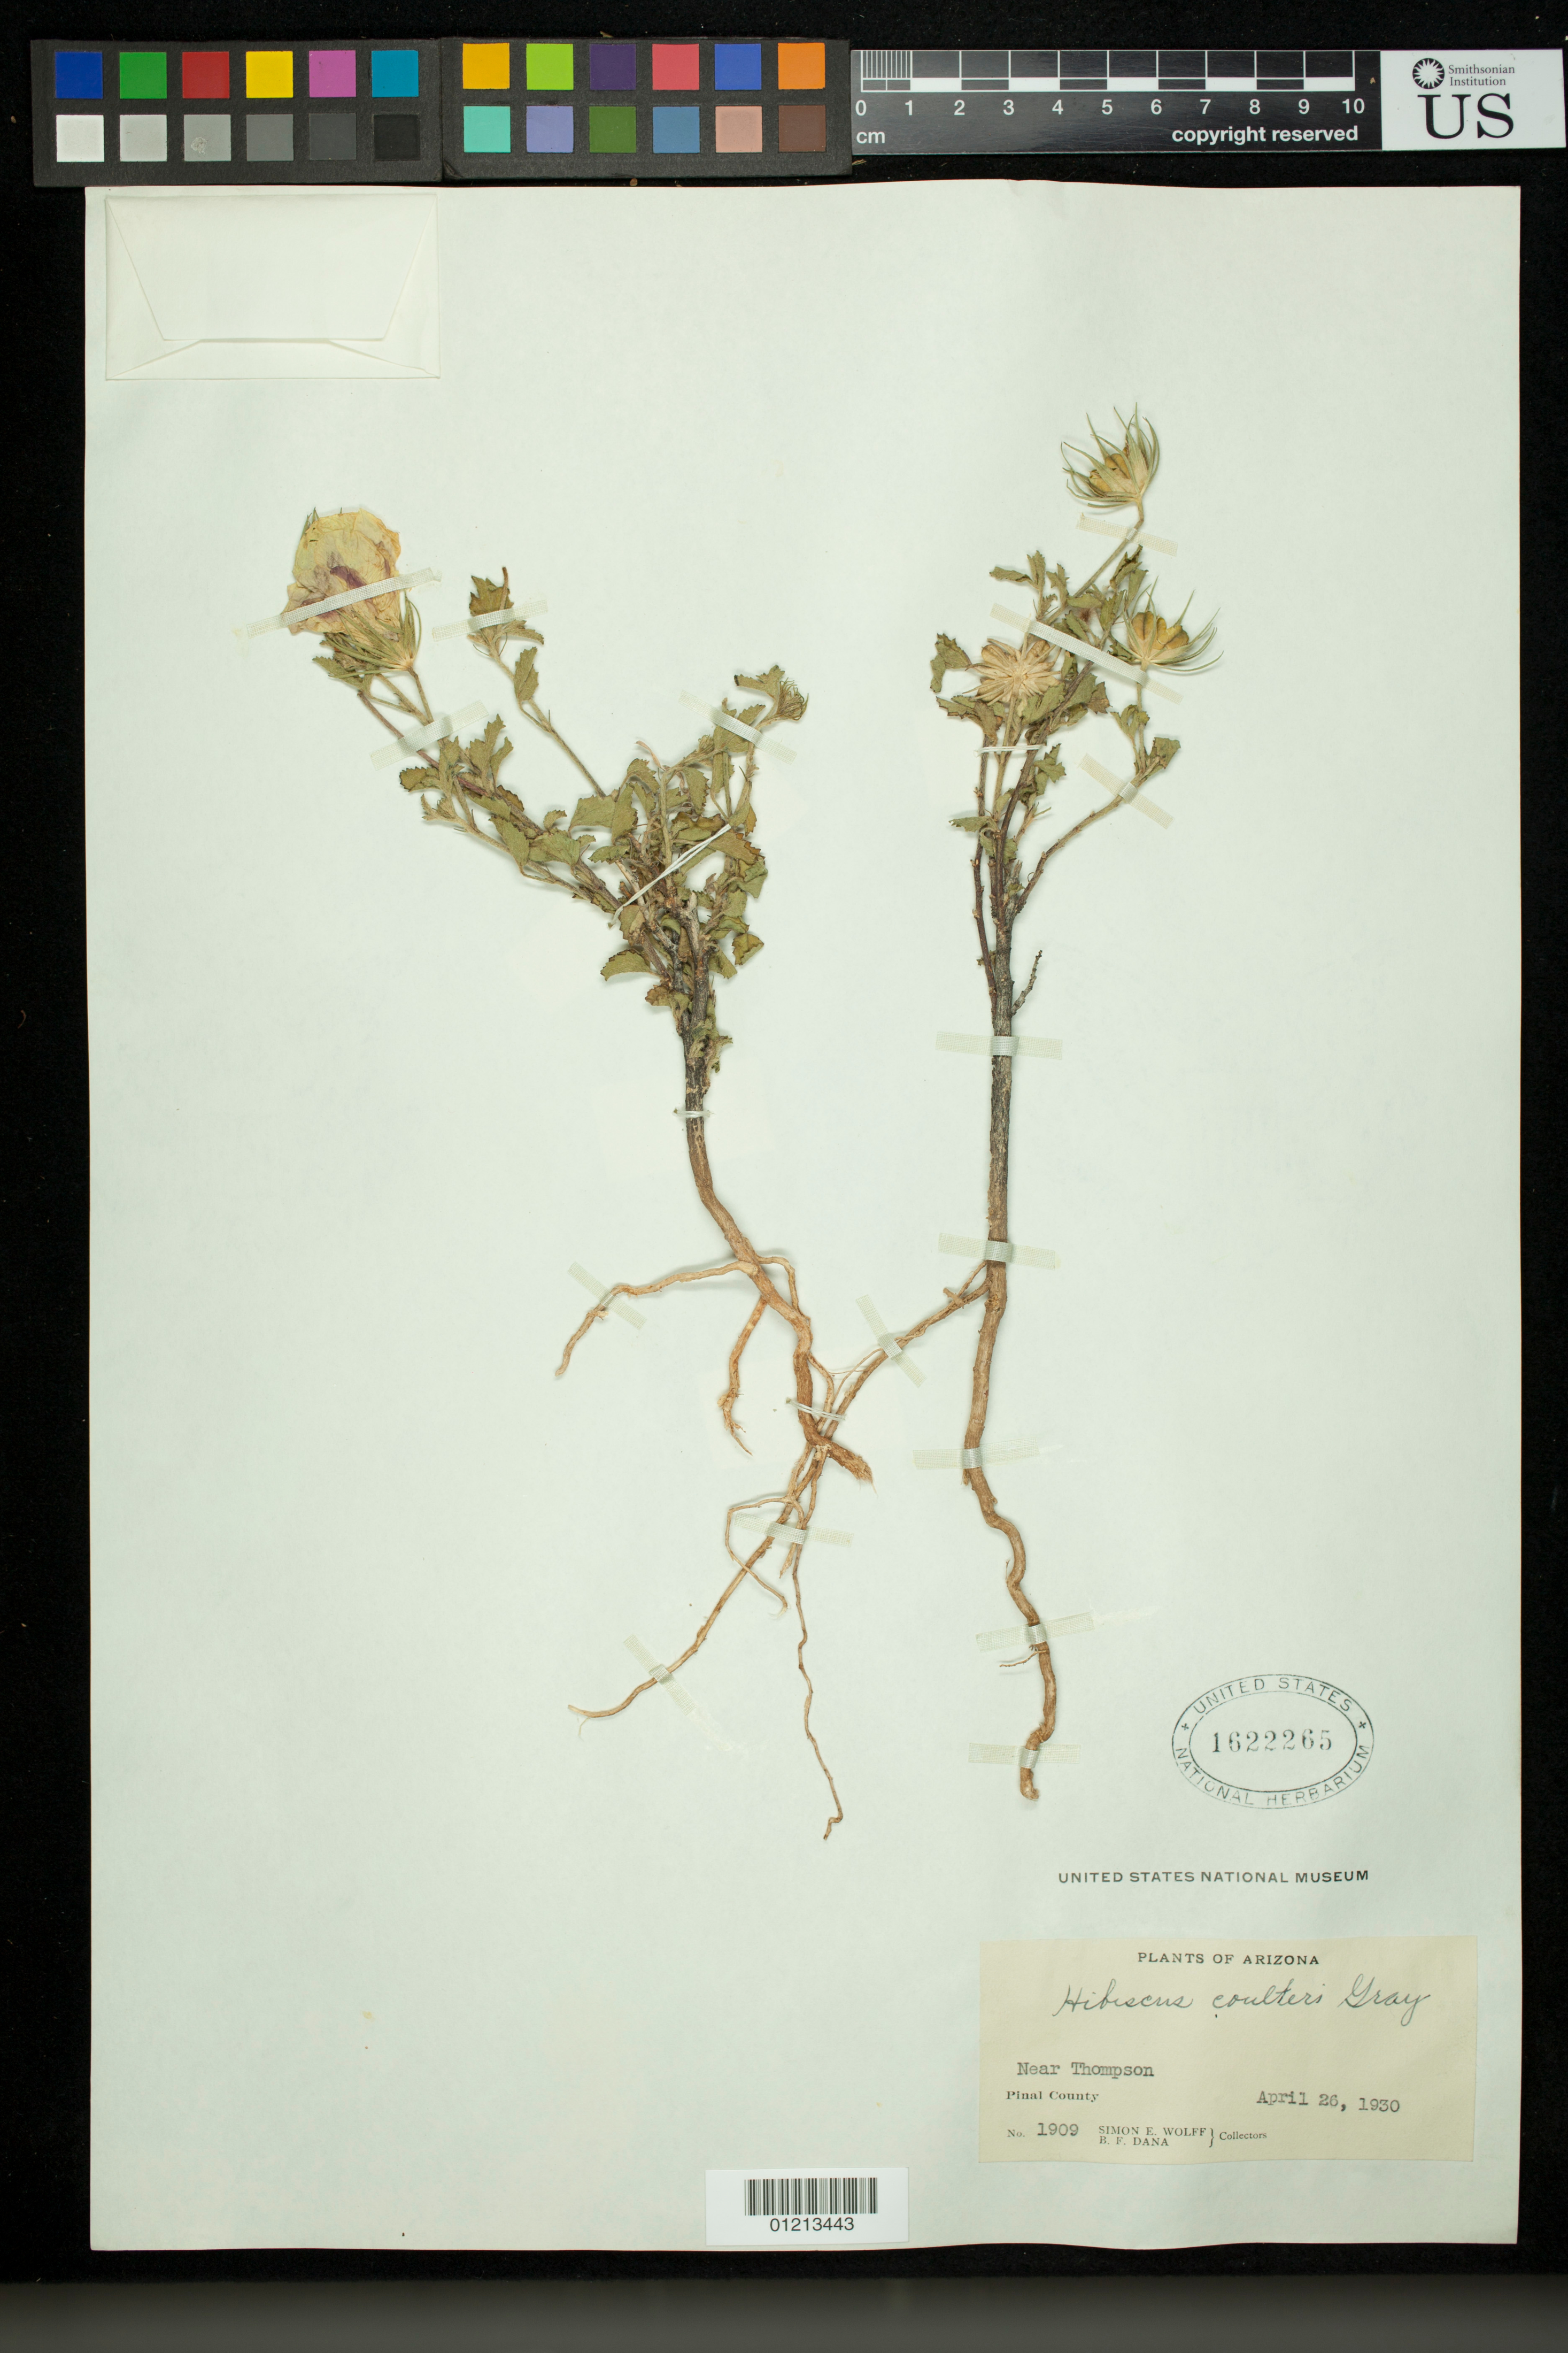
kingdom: Plantae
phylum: Tracheophyta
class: Magnoliopsida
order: Malvales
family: Malvaceae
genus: Hibiscus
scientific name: Hibiscus coulteri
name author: Harv. ex A. Gray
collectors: S. E. Wolff & B. Dana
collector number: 1909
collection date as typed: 26 Apr 1930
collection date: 1930-04-26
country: United States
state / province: Arizona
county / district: Pinal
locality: Pinal County: Near Thompson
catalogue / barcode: US 1622265